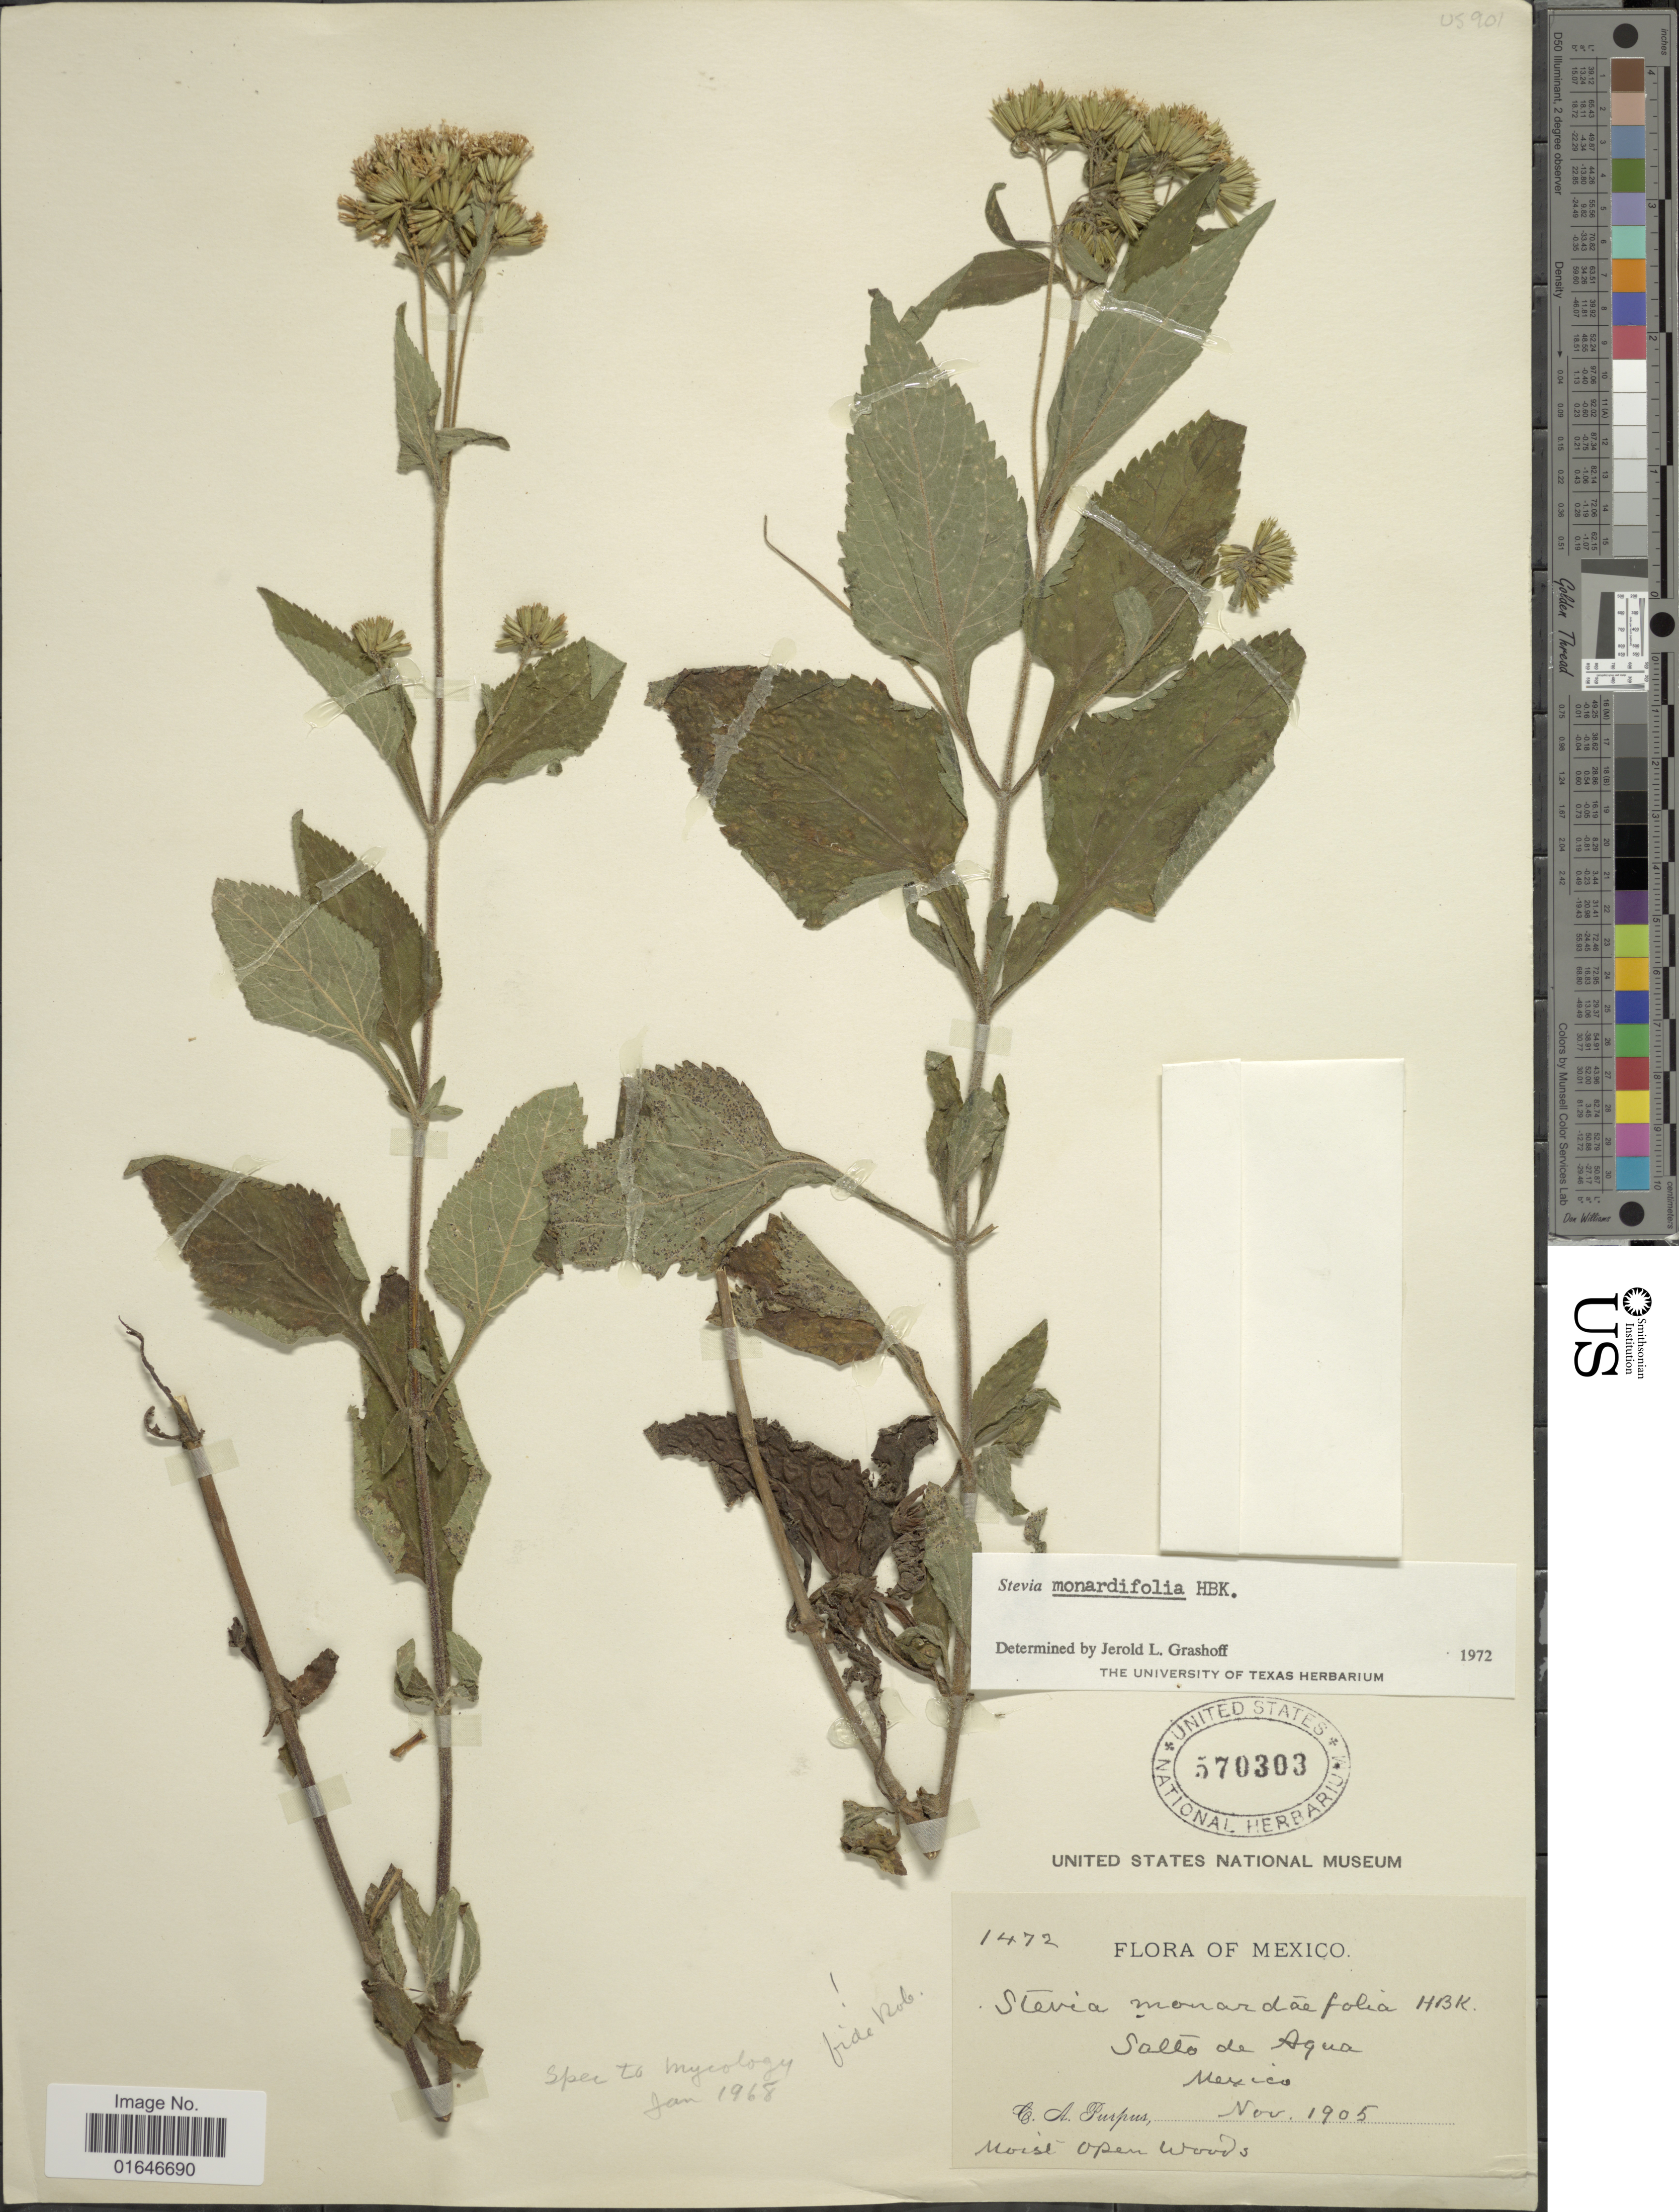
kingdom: Plantae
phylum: Tracheophyta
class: Magnoliopsida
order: Asterales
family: Asteraceae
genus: Stevia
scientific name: Stevia monardifolia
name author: Kunth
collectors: C. A. Purpus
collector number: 1472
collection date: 1905-11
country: Mexico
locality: Salto de Agua, Mexico.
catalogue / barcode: US 570303